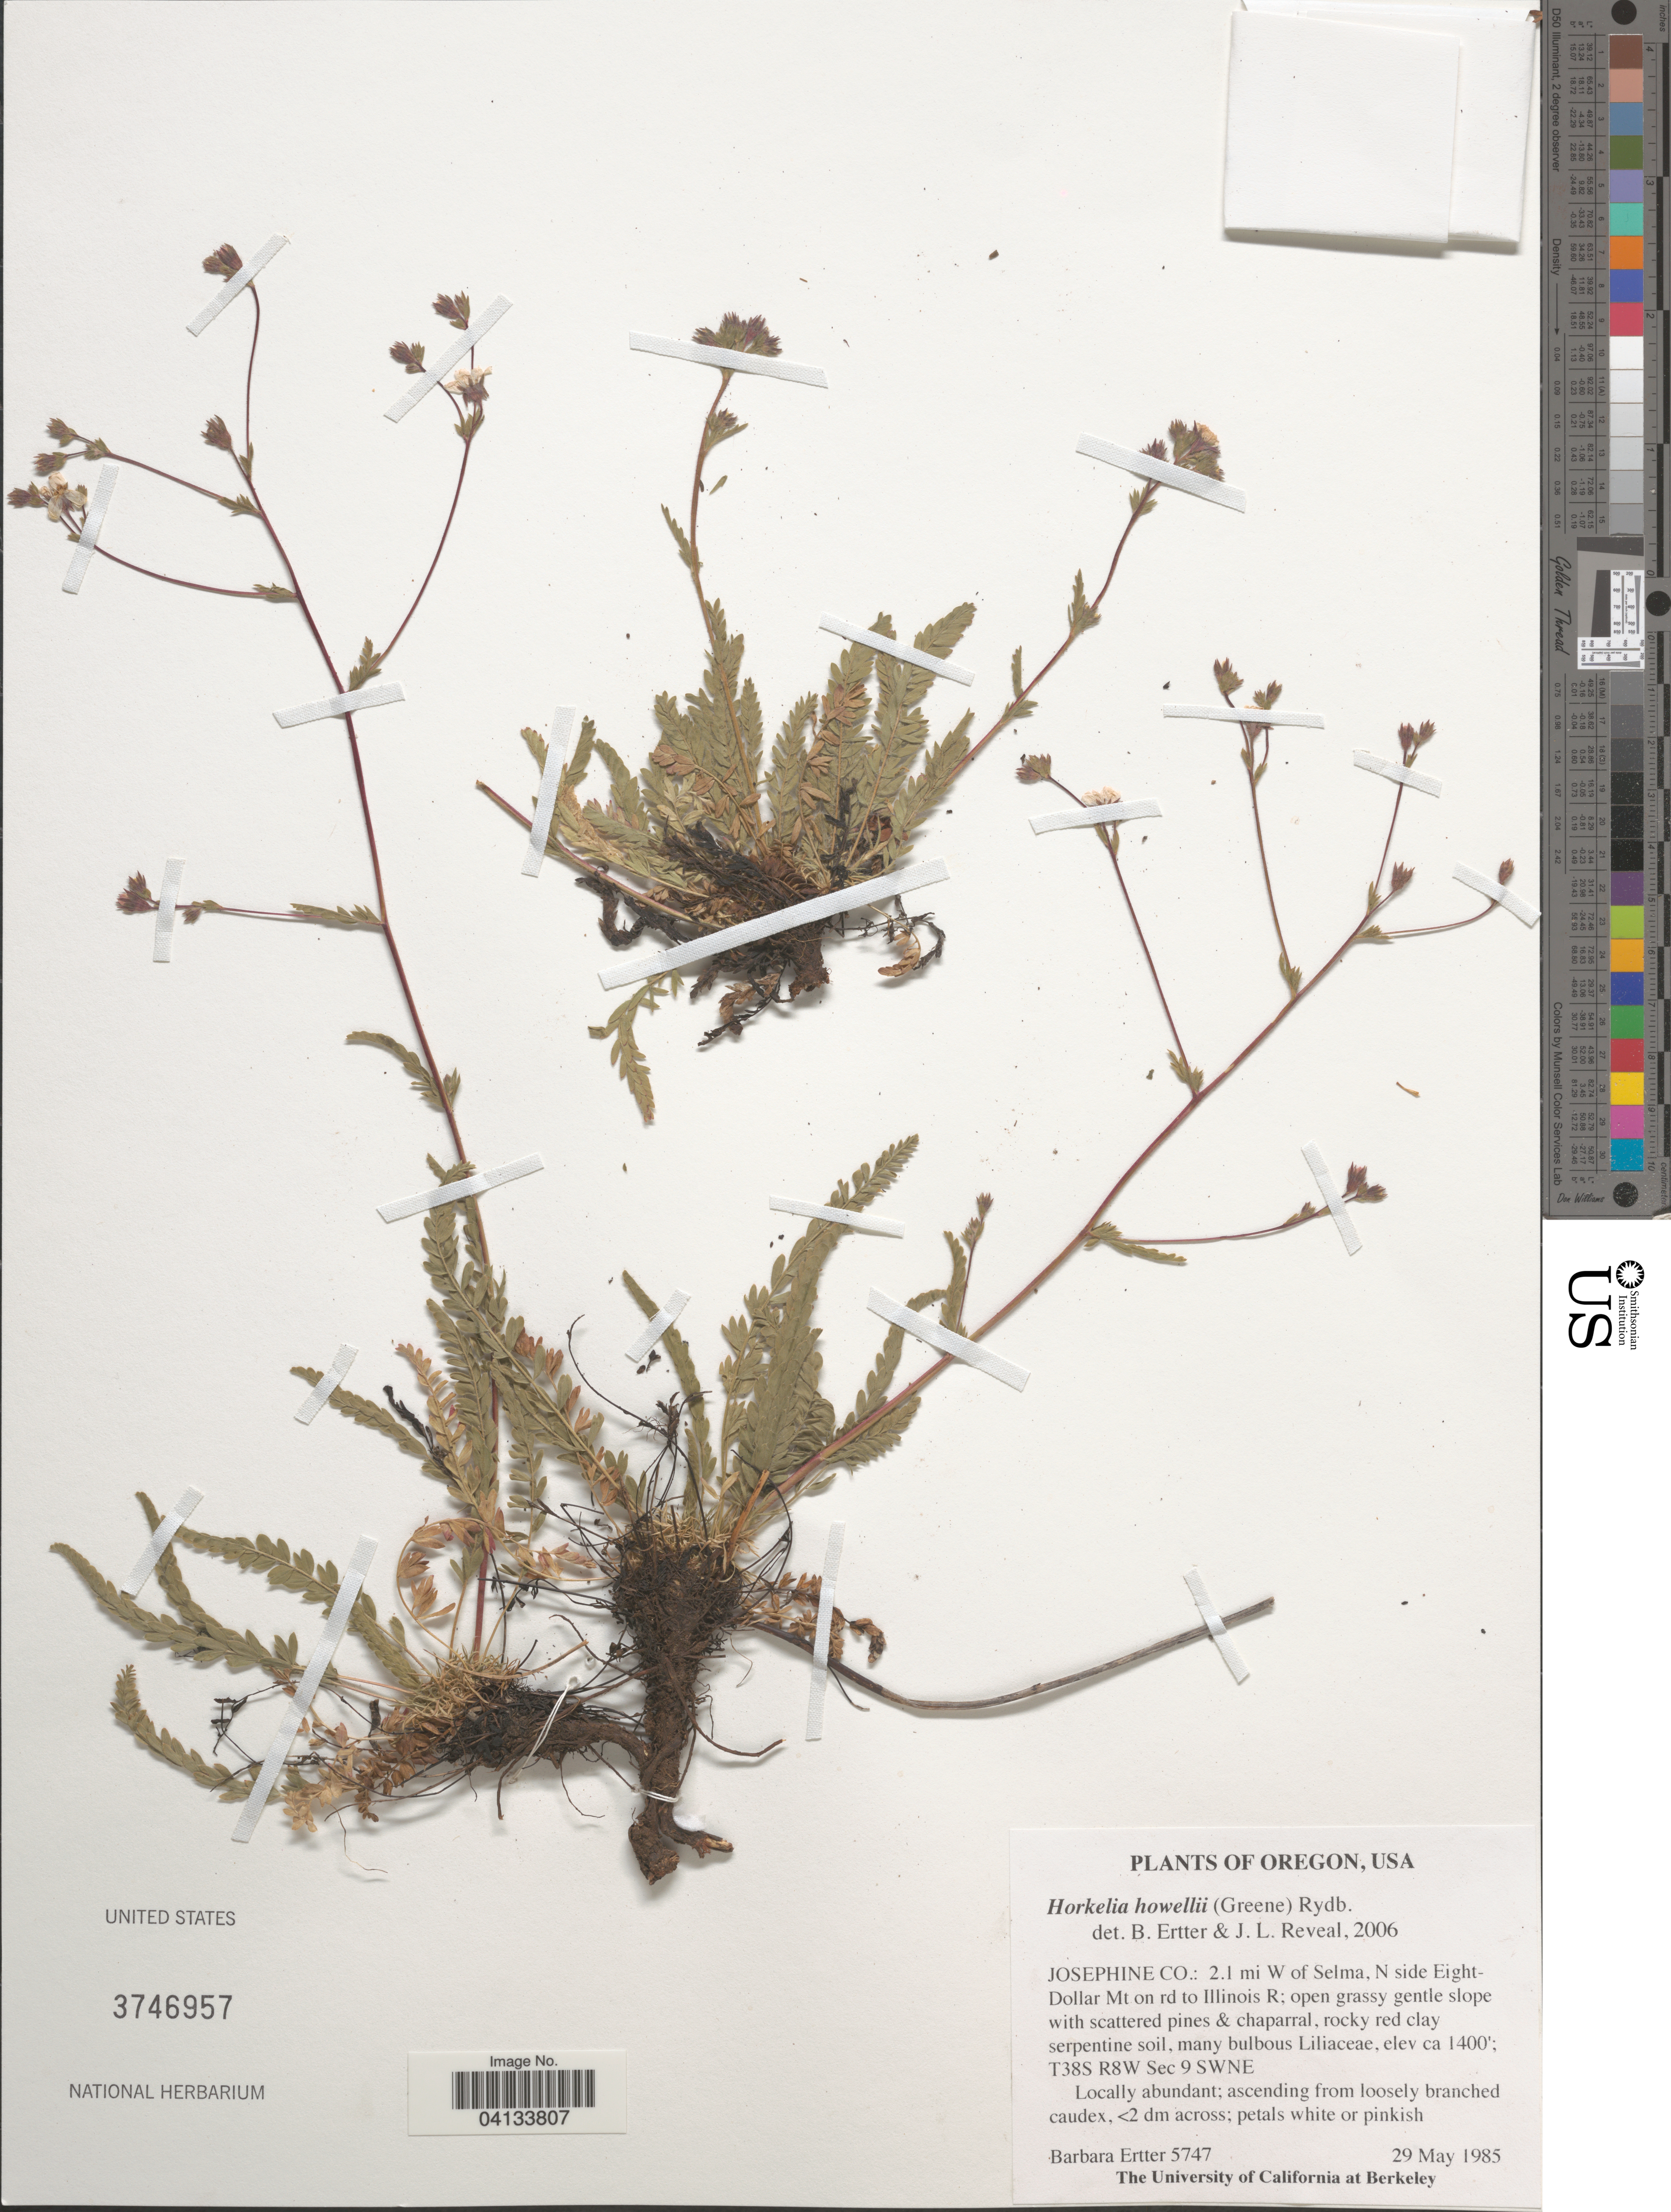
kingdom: Plantae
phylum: Tracheophyta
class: Magnoliopsida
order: Rosales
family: Rosaceae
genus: Potentilla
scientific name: Potentilla howellii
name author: Greene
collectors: B. Ertter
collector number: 5747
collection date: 1985-05-29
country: United States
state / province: Oregon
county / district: Josephine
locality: Josephine Co.: 2.1 mi W of Selma, N side Eight-Dollar Mt on rd to Illinois R; T38S R8W Sec 9 SWNE.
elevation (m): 427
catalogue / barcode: US 3746957